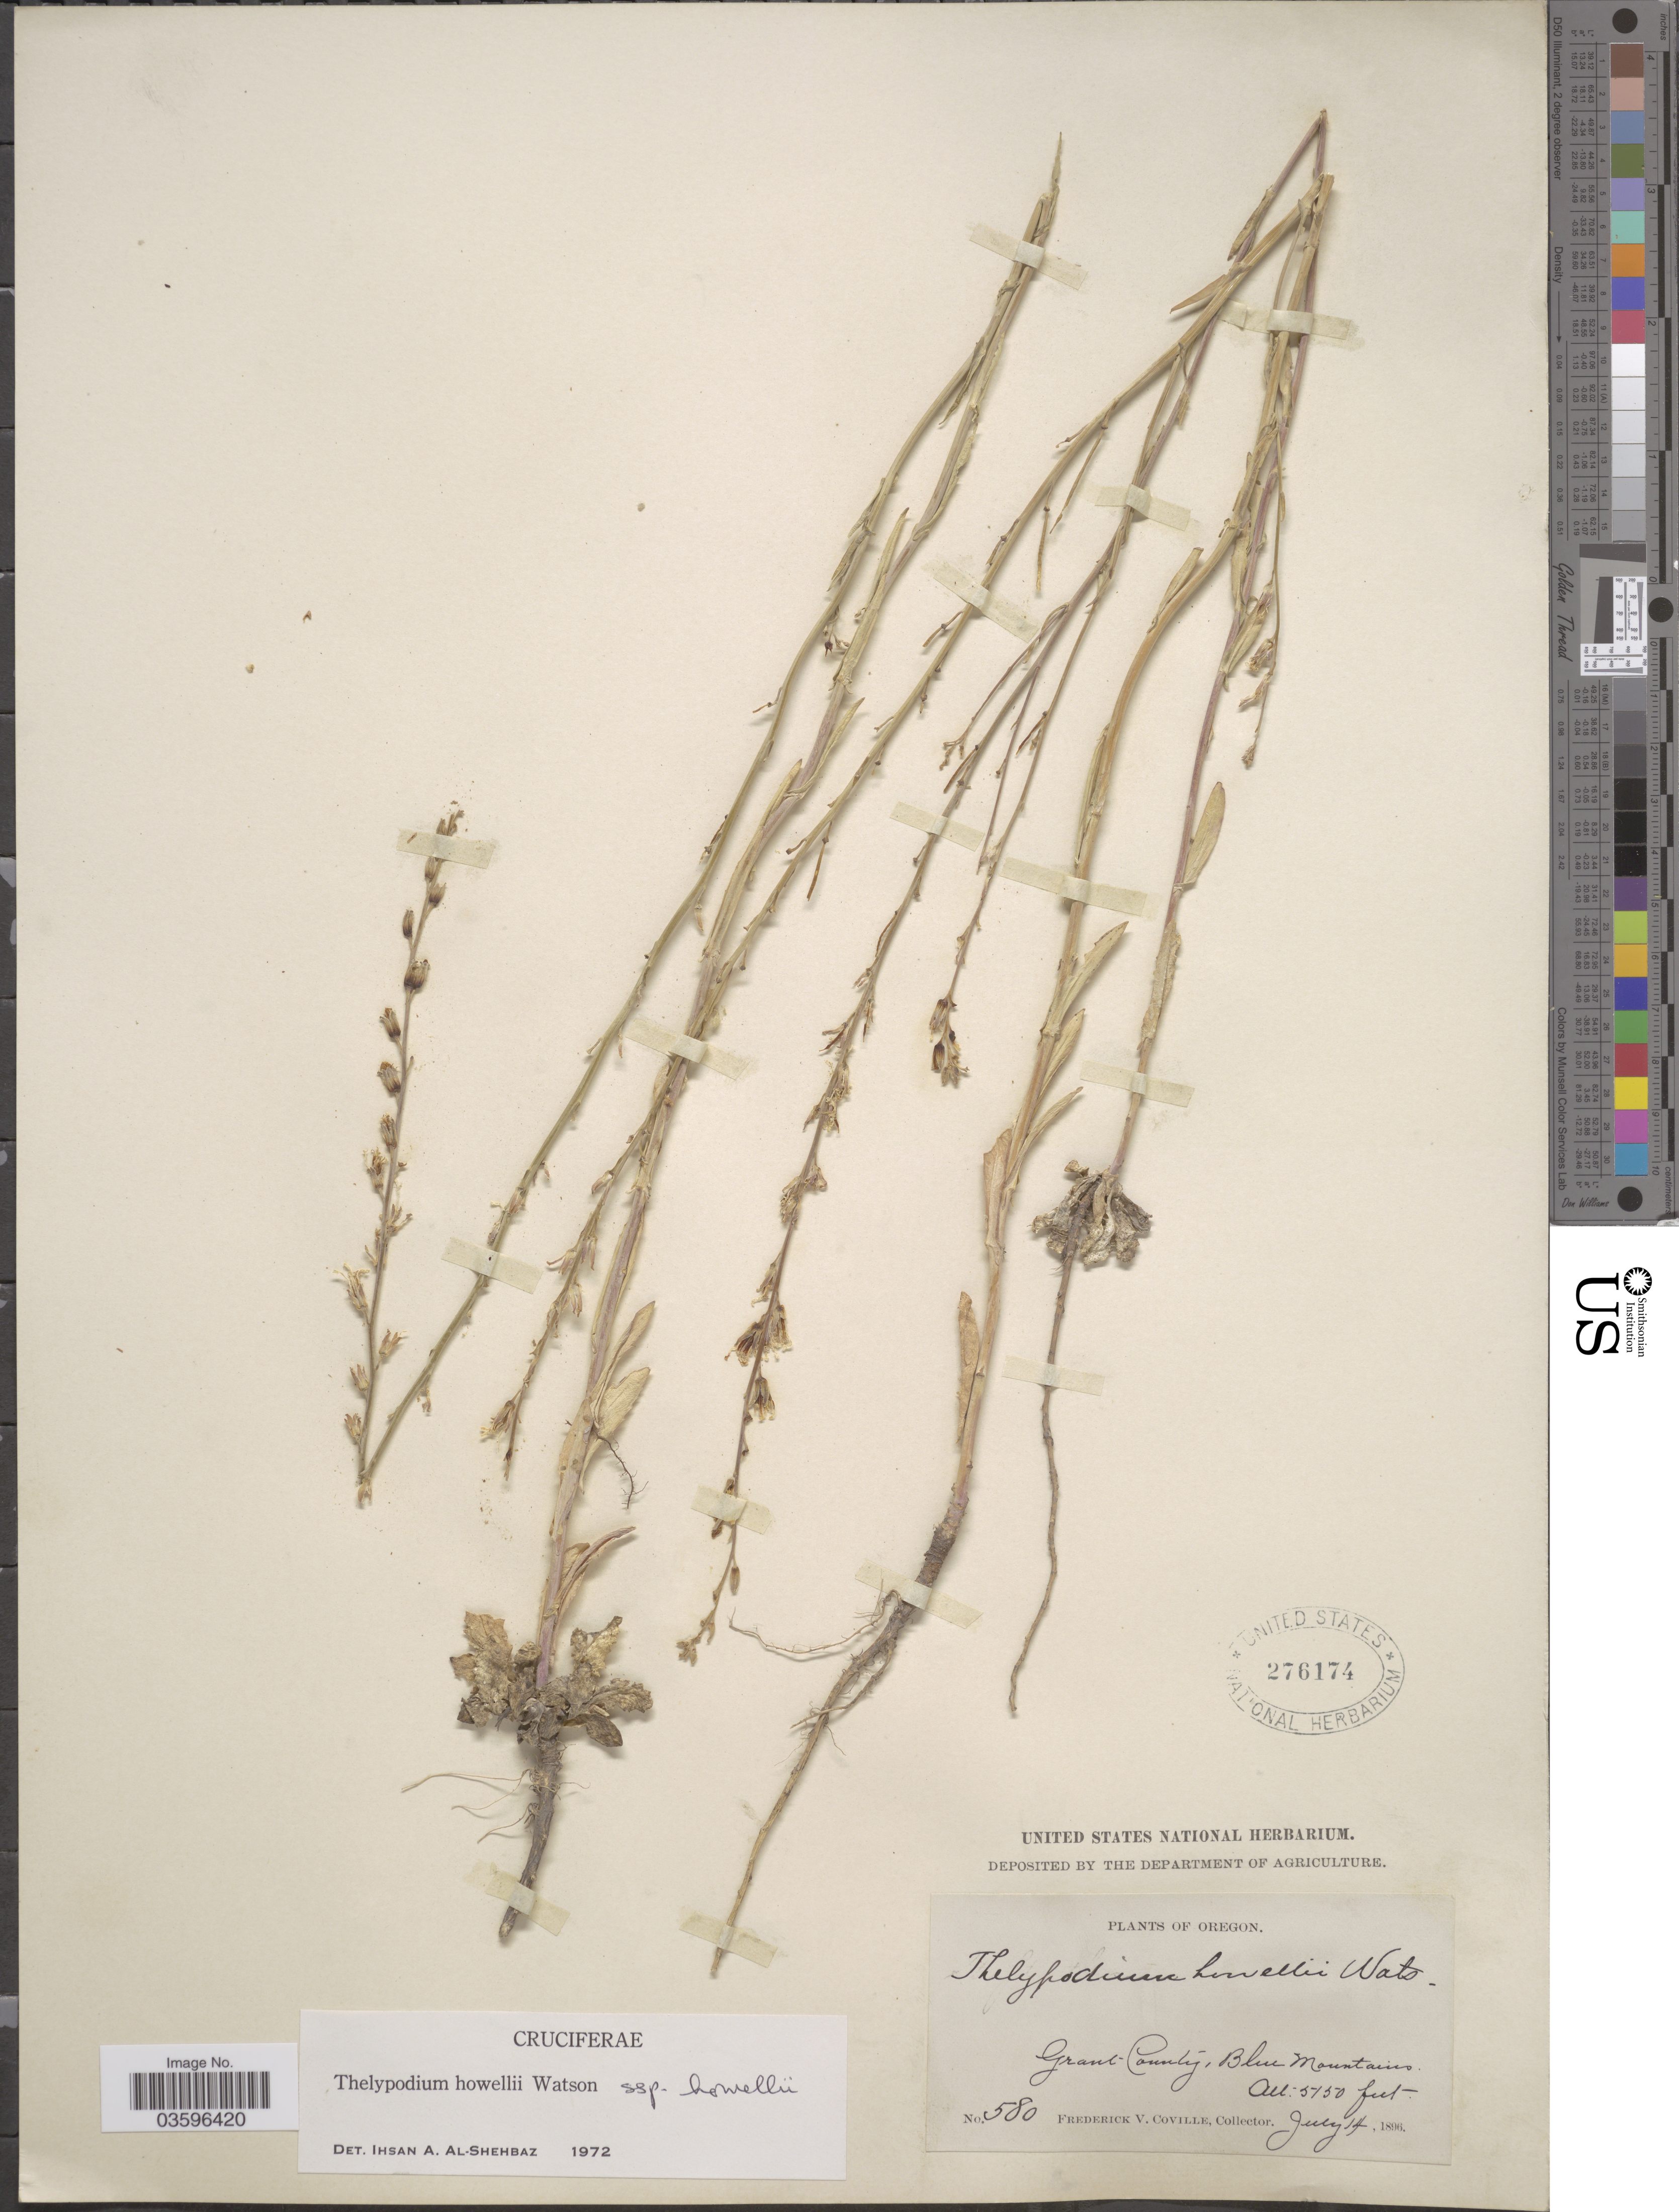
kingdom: Plantae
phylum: Tracheophyta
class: Magnoliopsida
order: Brassicales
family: Brassicaceae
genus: Thelypodium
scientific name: Thelypodium howellii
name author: S. Watson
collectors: F. V. Coville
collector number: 580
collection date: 1896-07-14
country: United States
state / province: Oregon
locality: Grant County, Blue Mountains.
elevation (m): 1570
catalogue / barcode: US 276174